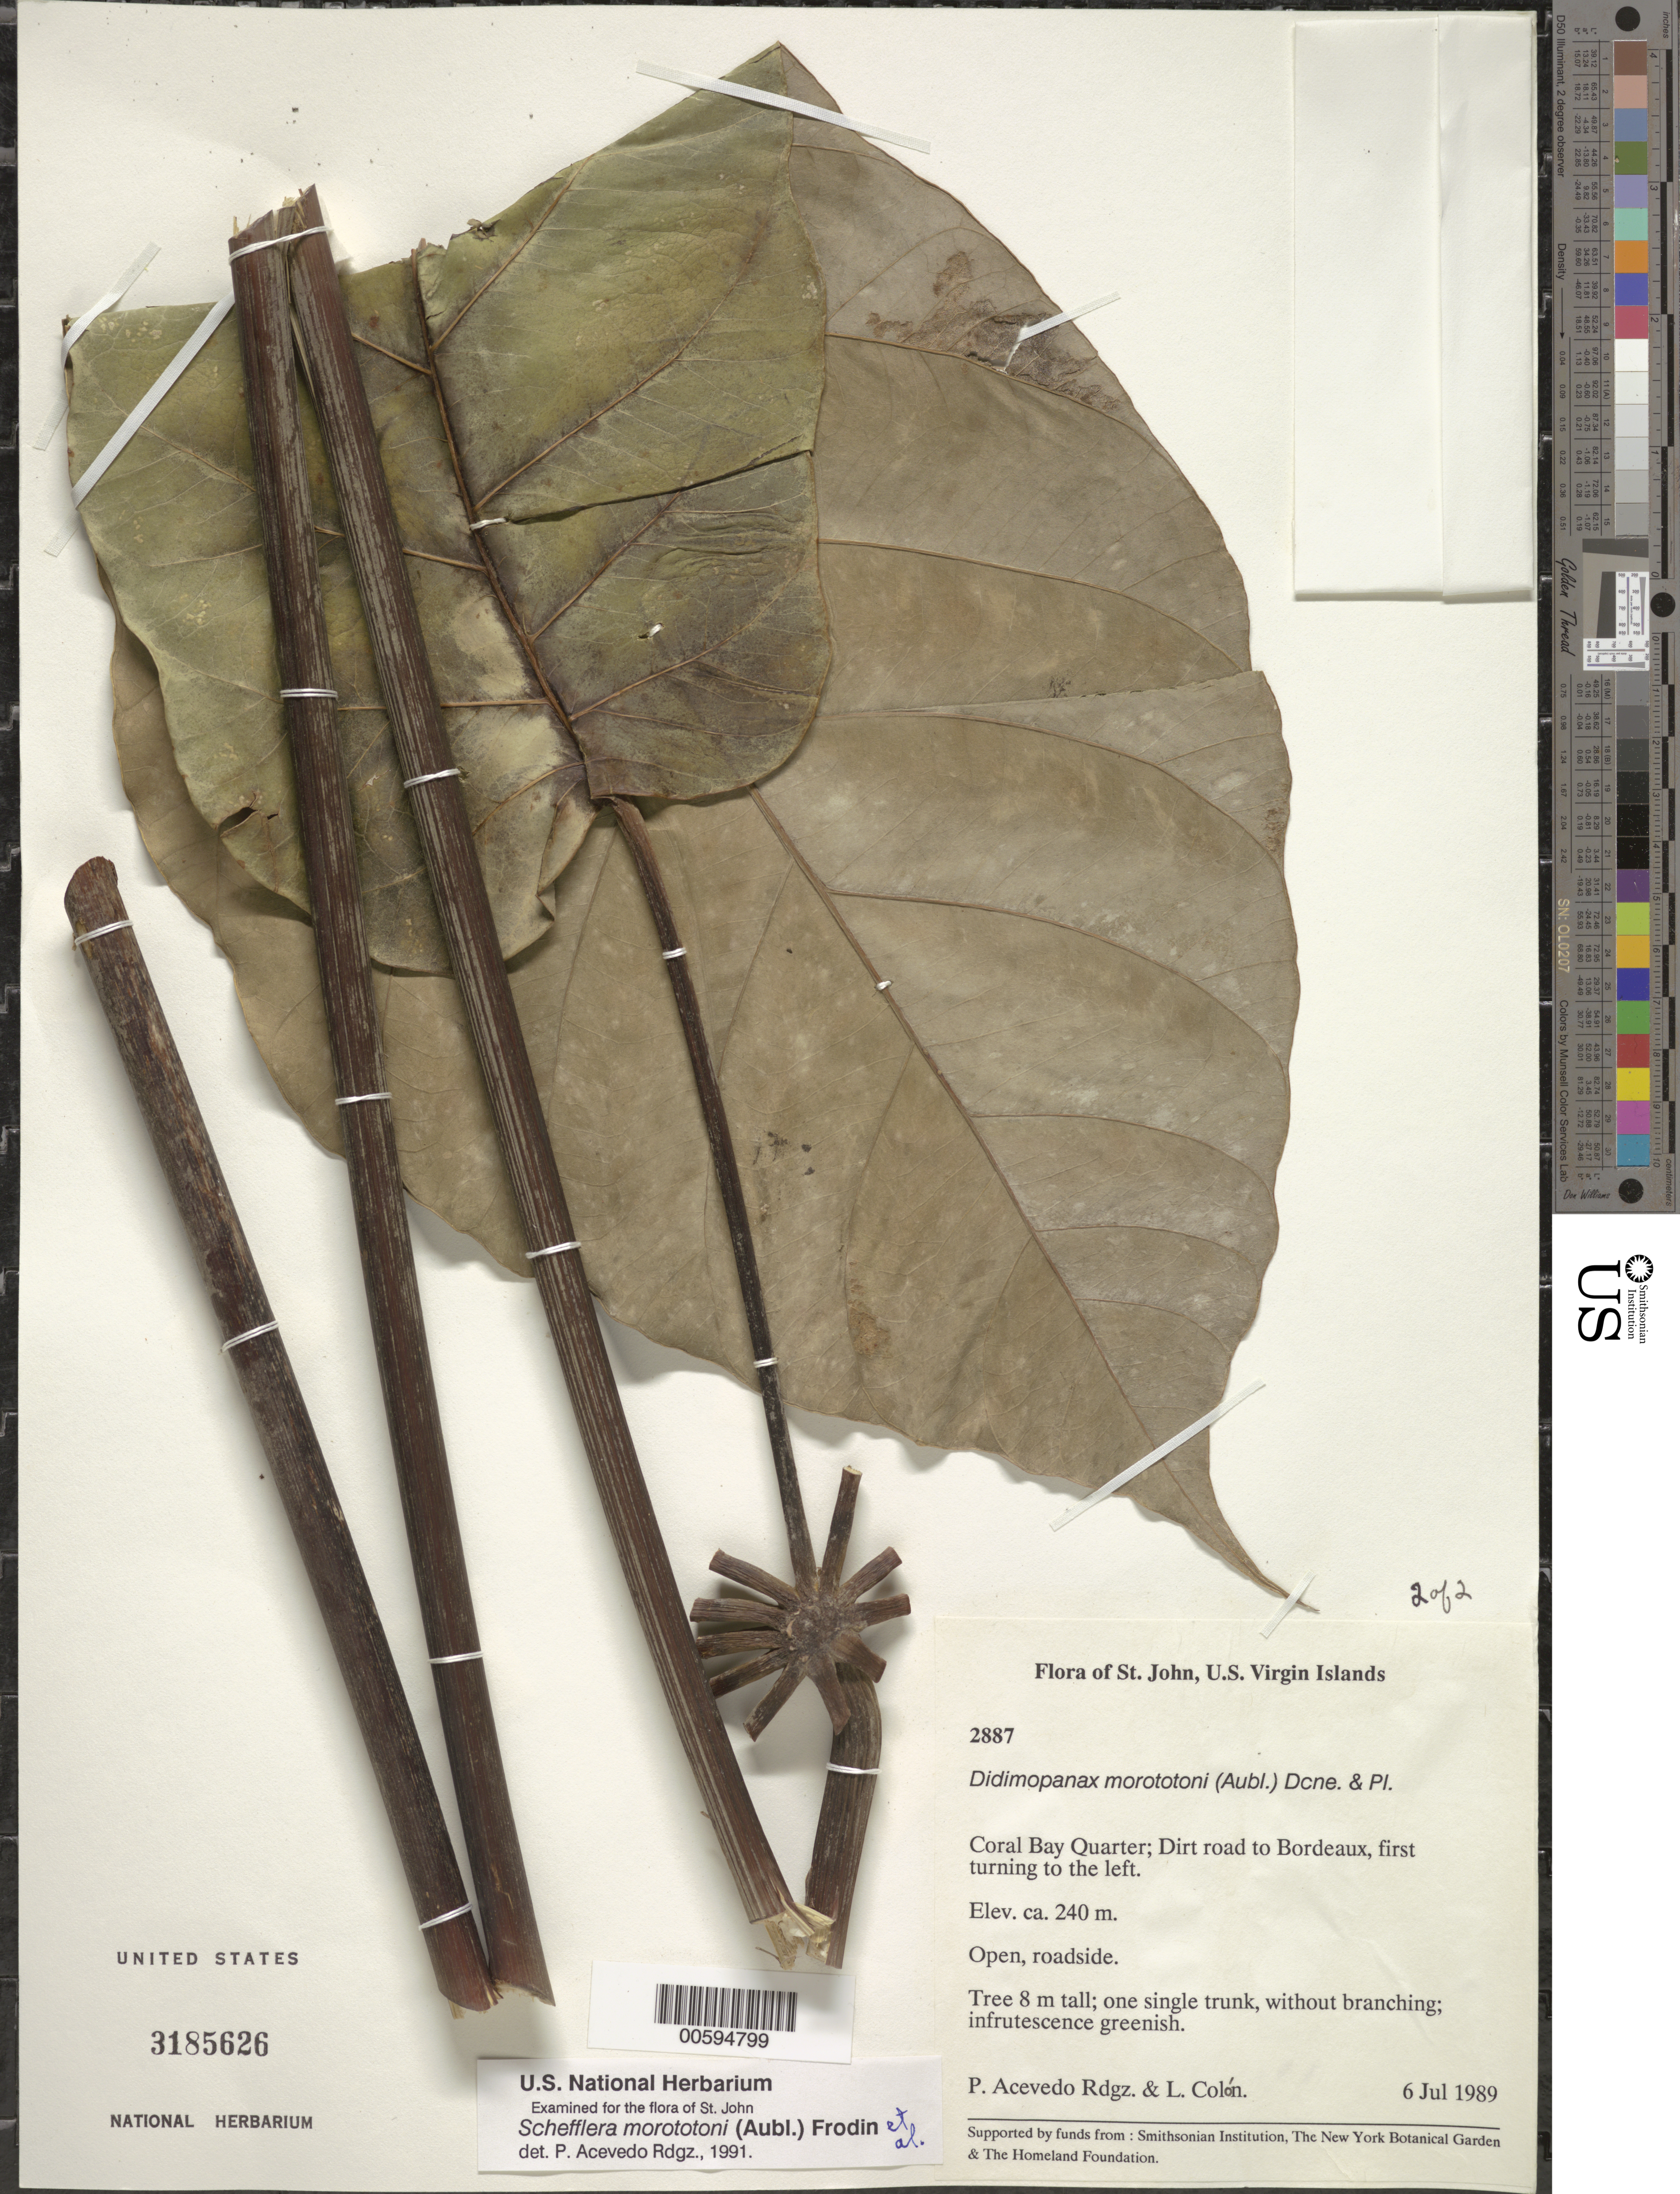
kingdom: Plantae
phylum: Tracheophyta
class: Magnoliopsida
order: Apiales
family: Araliaceae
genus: Didymopanax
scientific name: Didymopanax morototoni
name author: (Aubl.) Decne. & Planch.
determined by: Frodin, D. G.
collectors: P. Acevedo-Rodr. & L. Colon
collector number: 2887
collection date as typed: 06 Jul 1989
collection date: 1989-07-06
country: U.S. Virgin Islands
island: St. John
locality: Road to Bordeaux Mountain, a few meters from intersection of Center Line Road.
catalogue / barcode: US 3185626